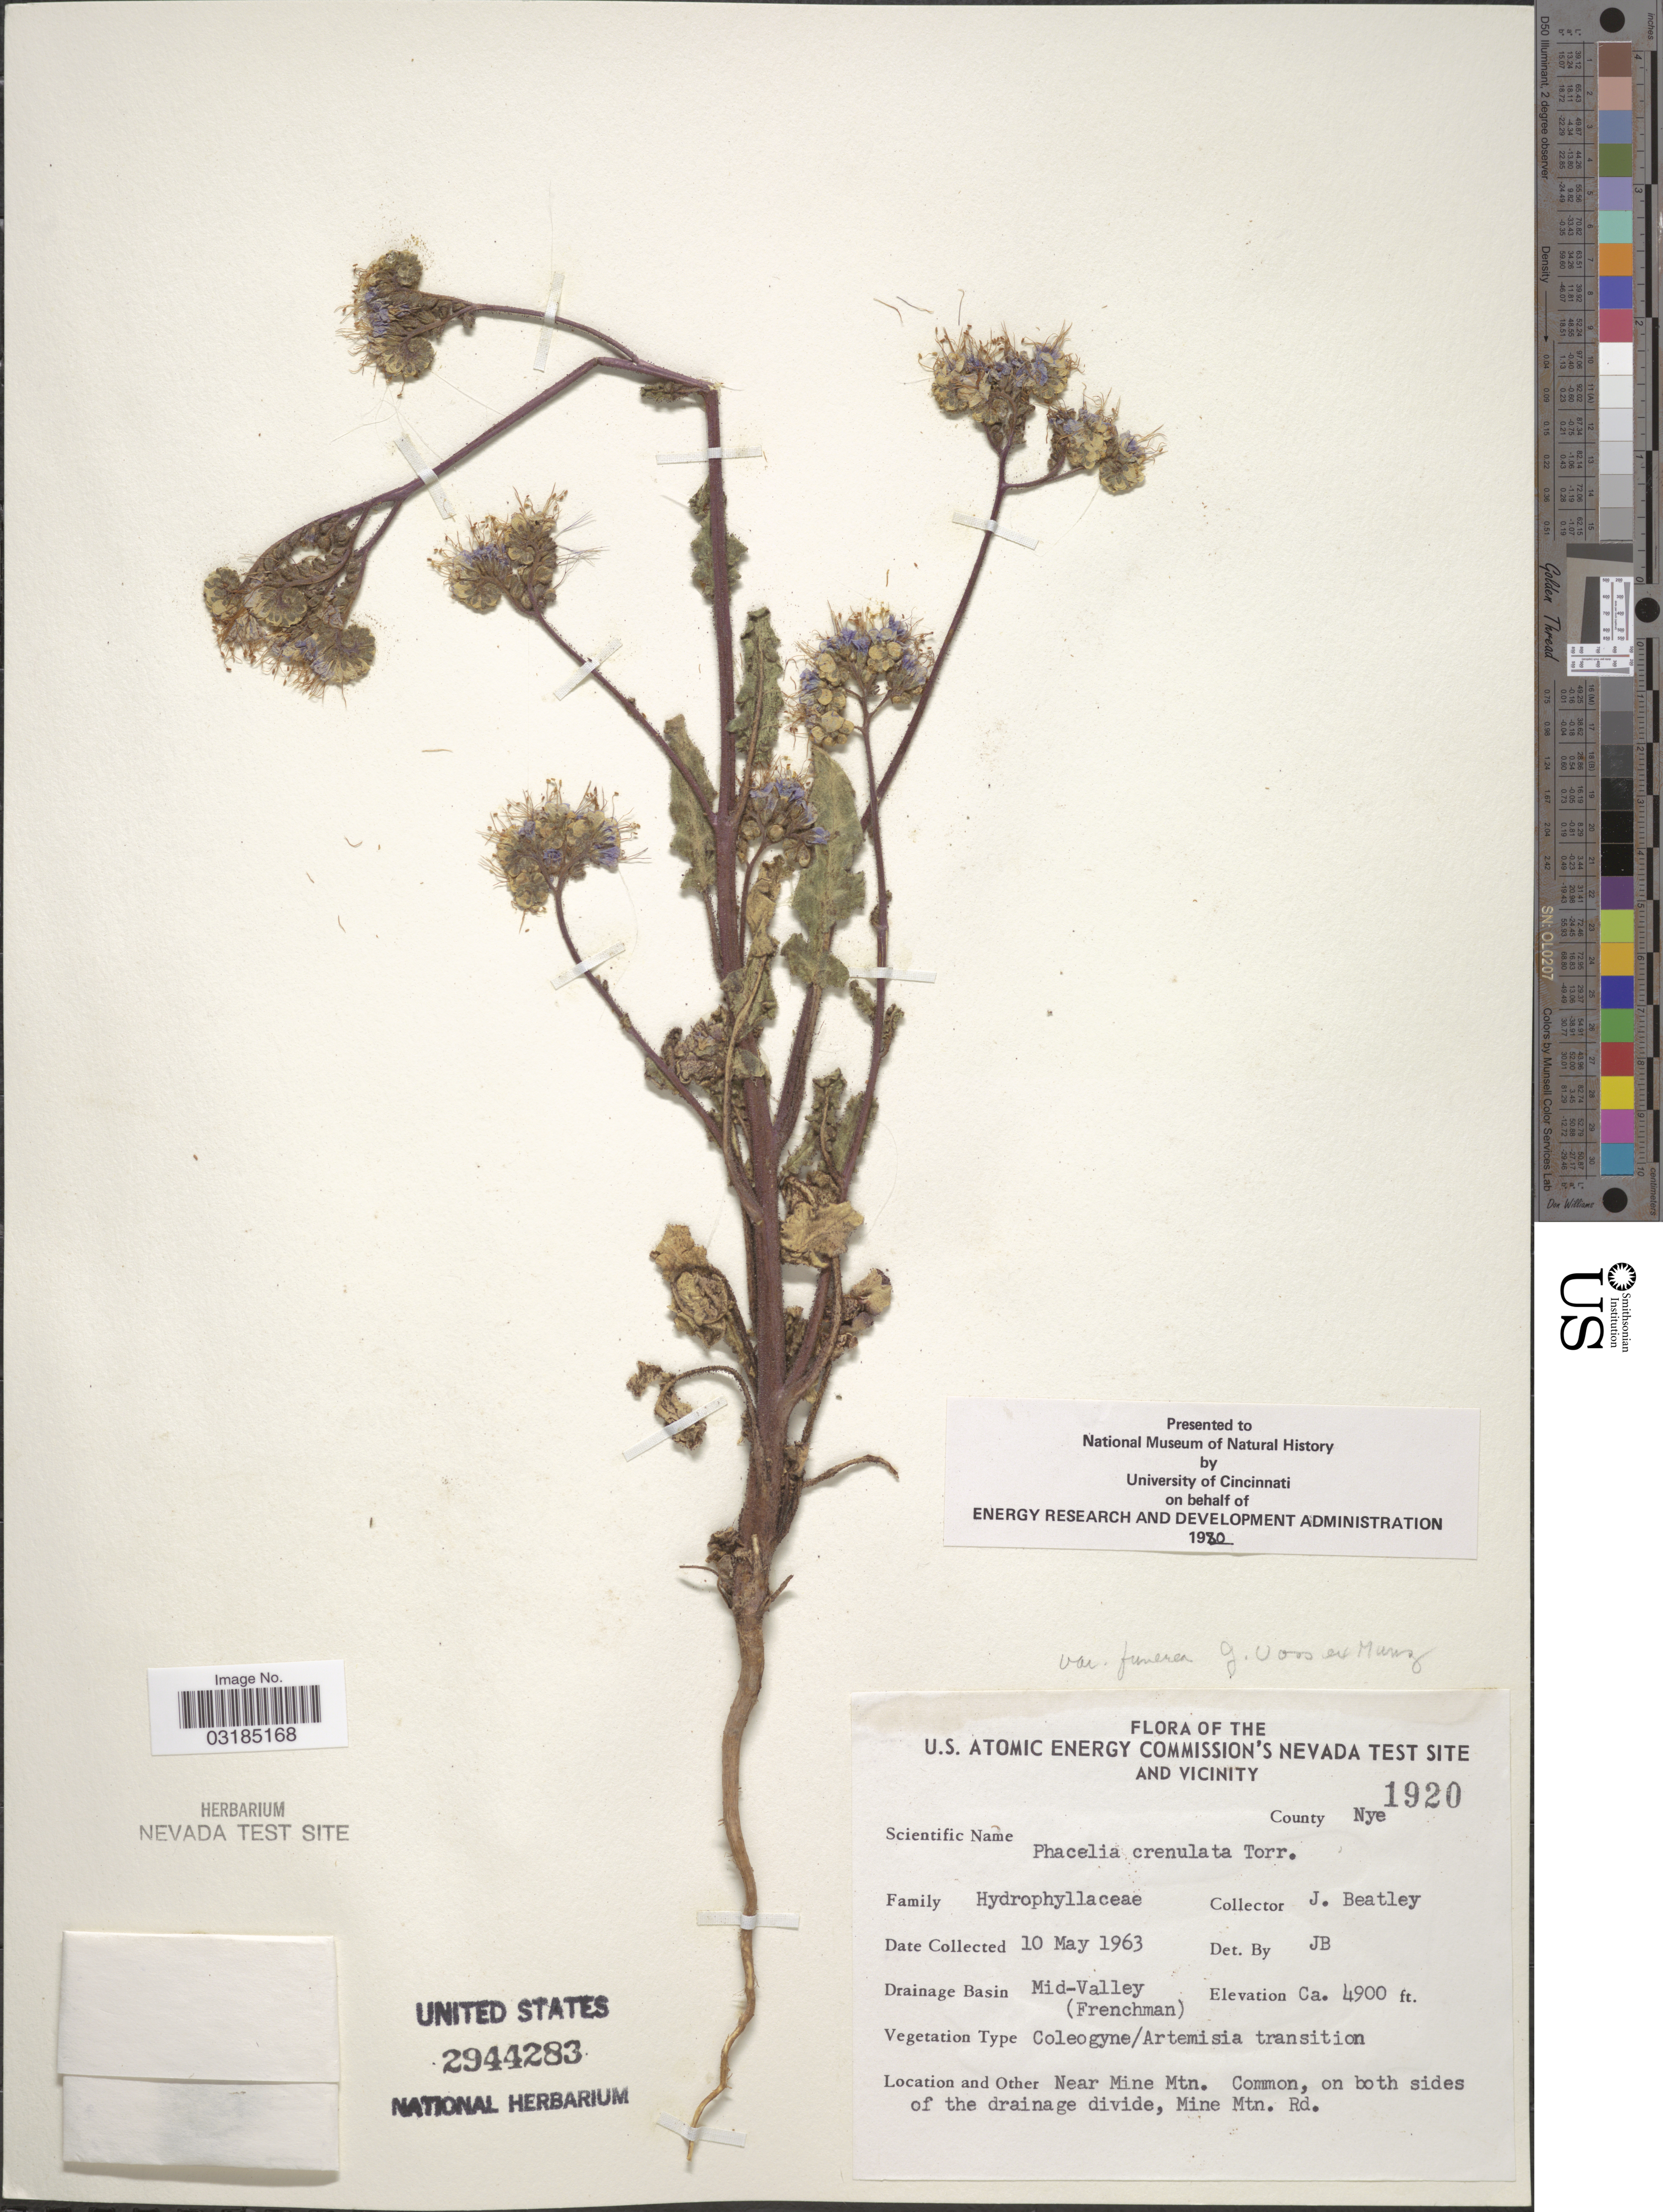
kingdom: Plantae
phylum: Tracheophyta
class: Magnoliopsida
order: Boraginales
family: Hydrophyllaceae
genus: Phacelia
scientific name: Phacelia crenulata var. funerea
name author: J.W. Voss in Munz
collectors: J. C. Beatley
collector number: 1920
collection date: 1963-05-10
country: United States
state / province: Nevada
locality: The U.S. Atomic Energy Commission's Nevada Test Site and Vicinity. County Nye. Drainage Basin Mid-Valley (Frenchman). Near Mine Mtn. On both sides of the drainage divide, Mine Mtn. Rd.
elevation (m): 1494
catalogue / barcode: US 2944283